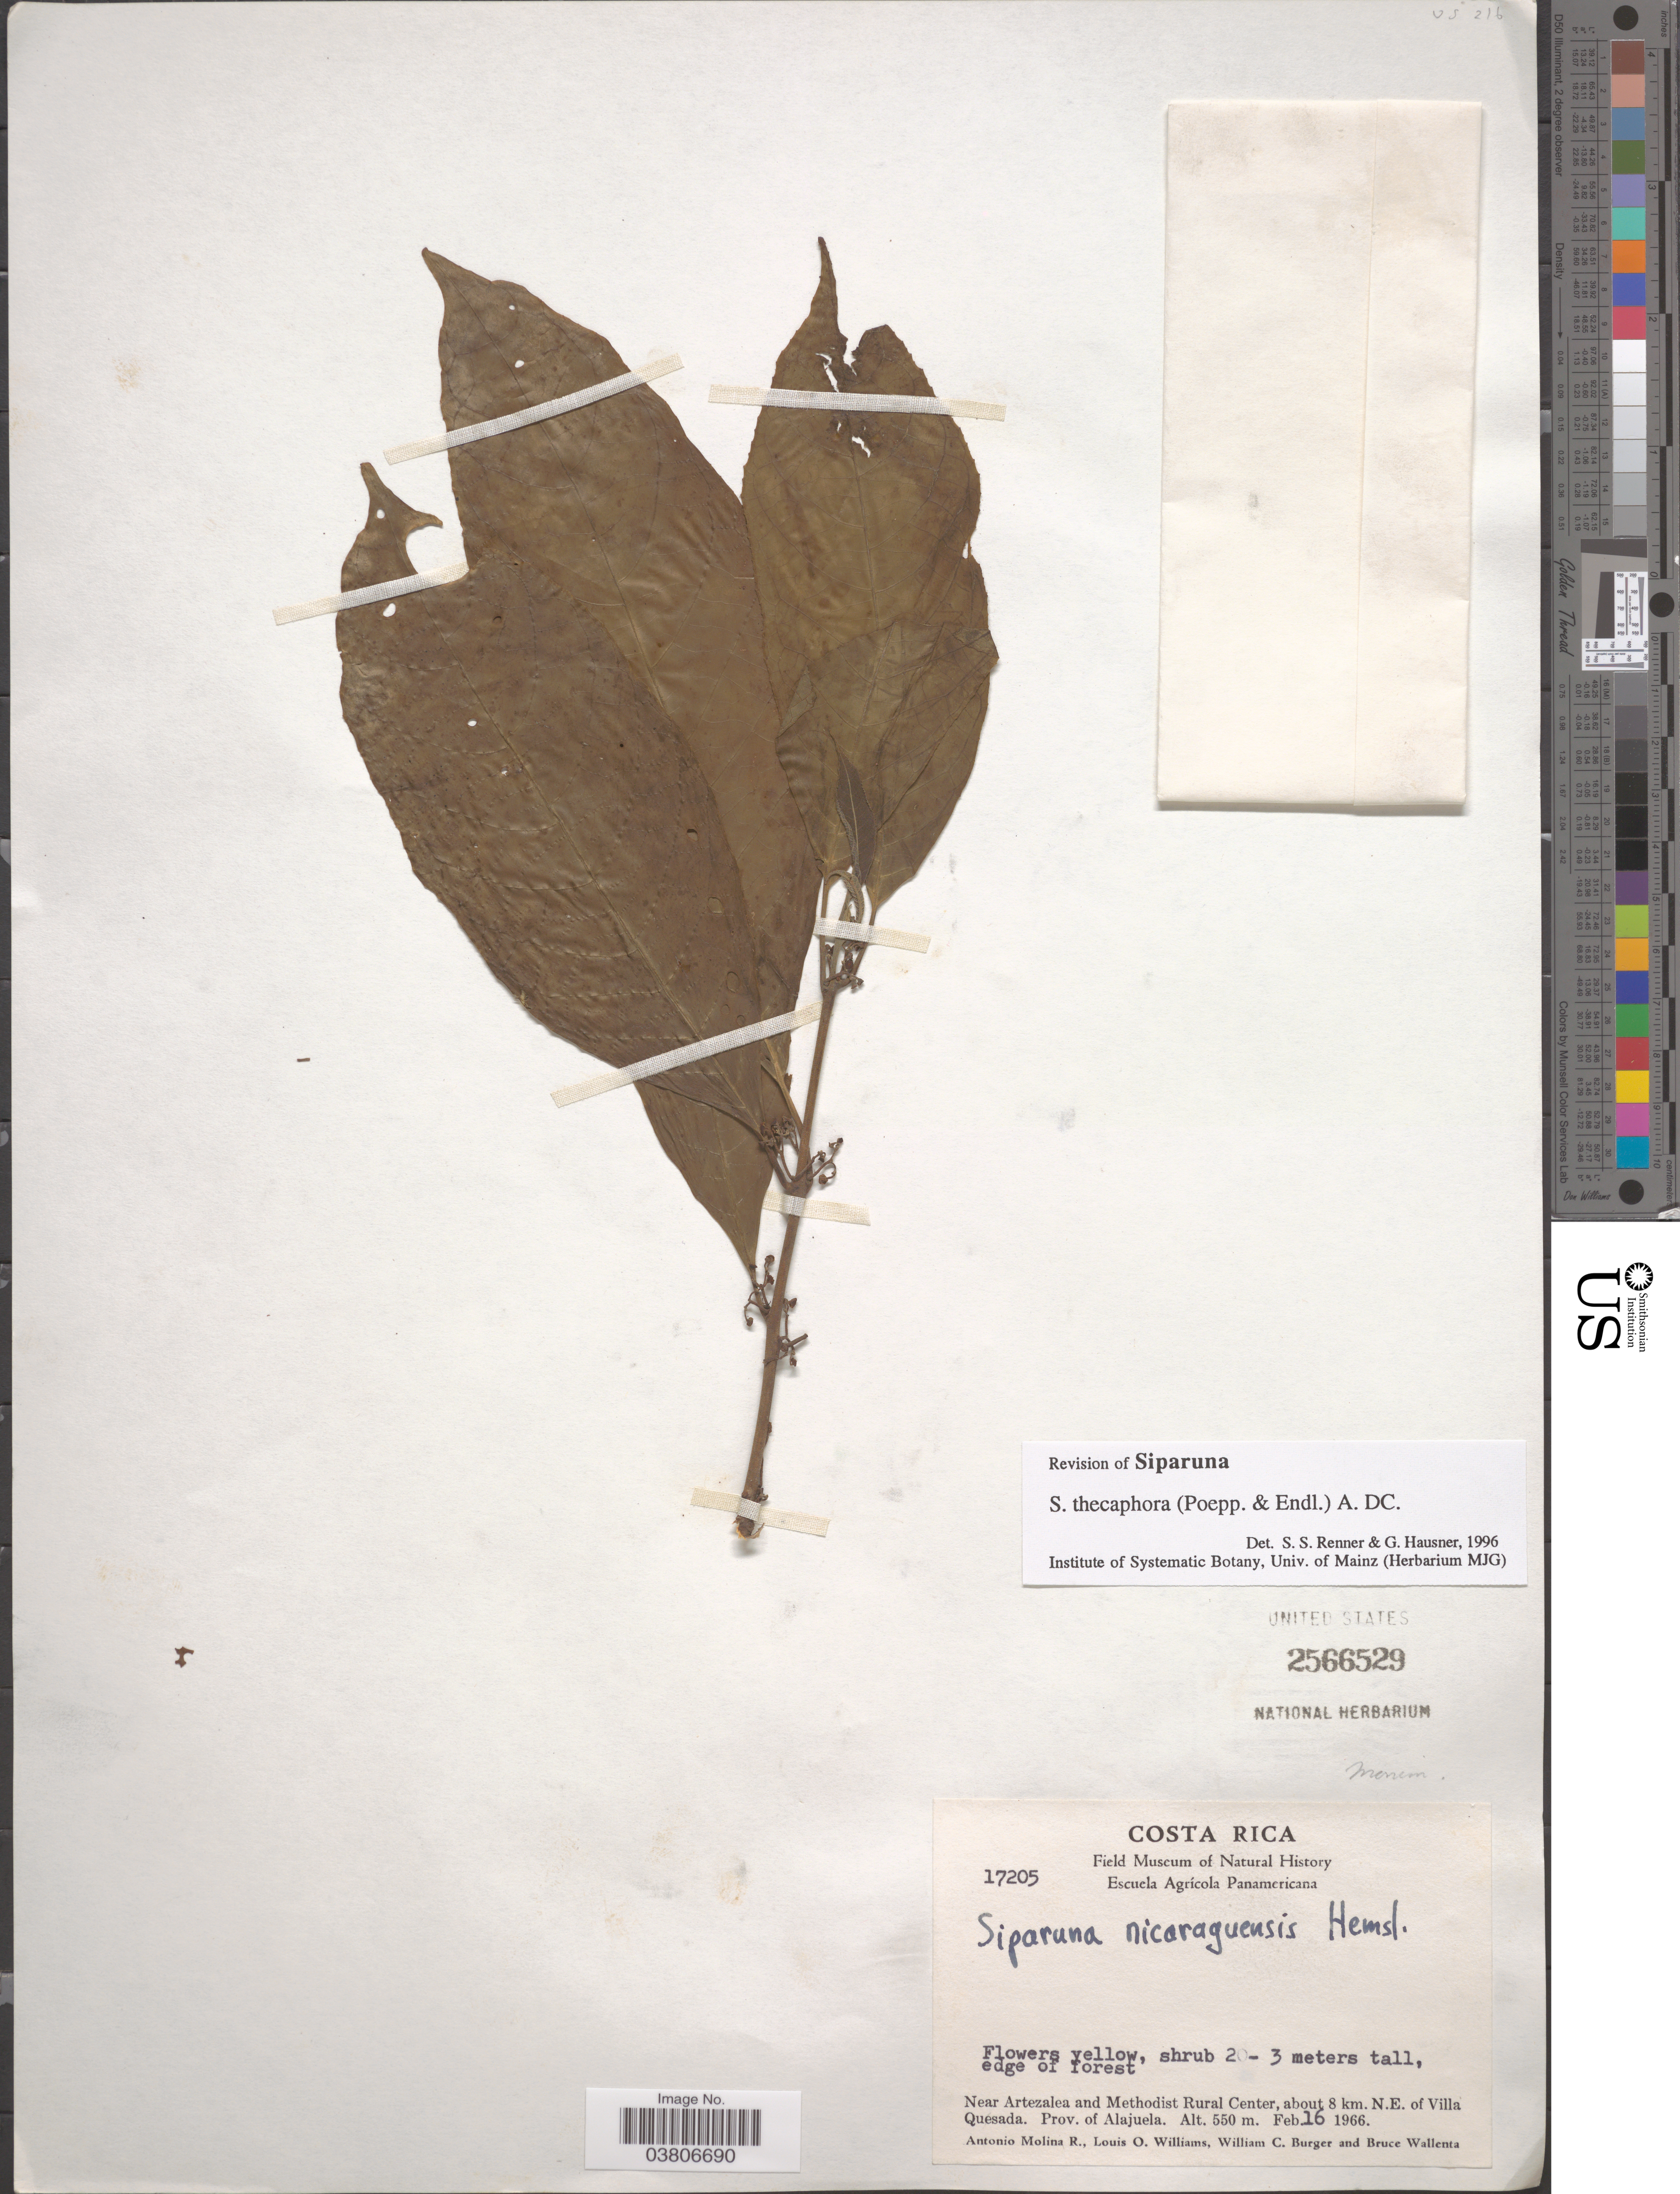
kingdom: Plantae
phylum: Tracheophyta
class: Magnoliopsida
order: Laurales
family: Siparunaceae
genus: Siparuna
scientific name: Siparuna thecaphora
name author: (Poepp. & Endl.) A. DC.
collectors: A. Molina R., L. O. Williams, W. Burger & B. Wallenta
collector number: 17205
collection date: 1966-02-16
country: Costa Rica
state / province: Alajuela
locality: Near Artezalea and Methodist Rural Center, about 8 km. N.E. of Villa Quesada.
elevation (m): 550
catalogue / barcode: US 2566529